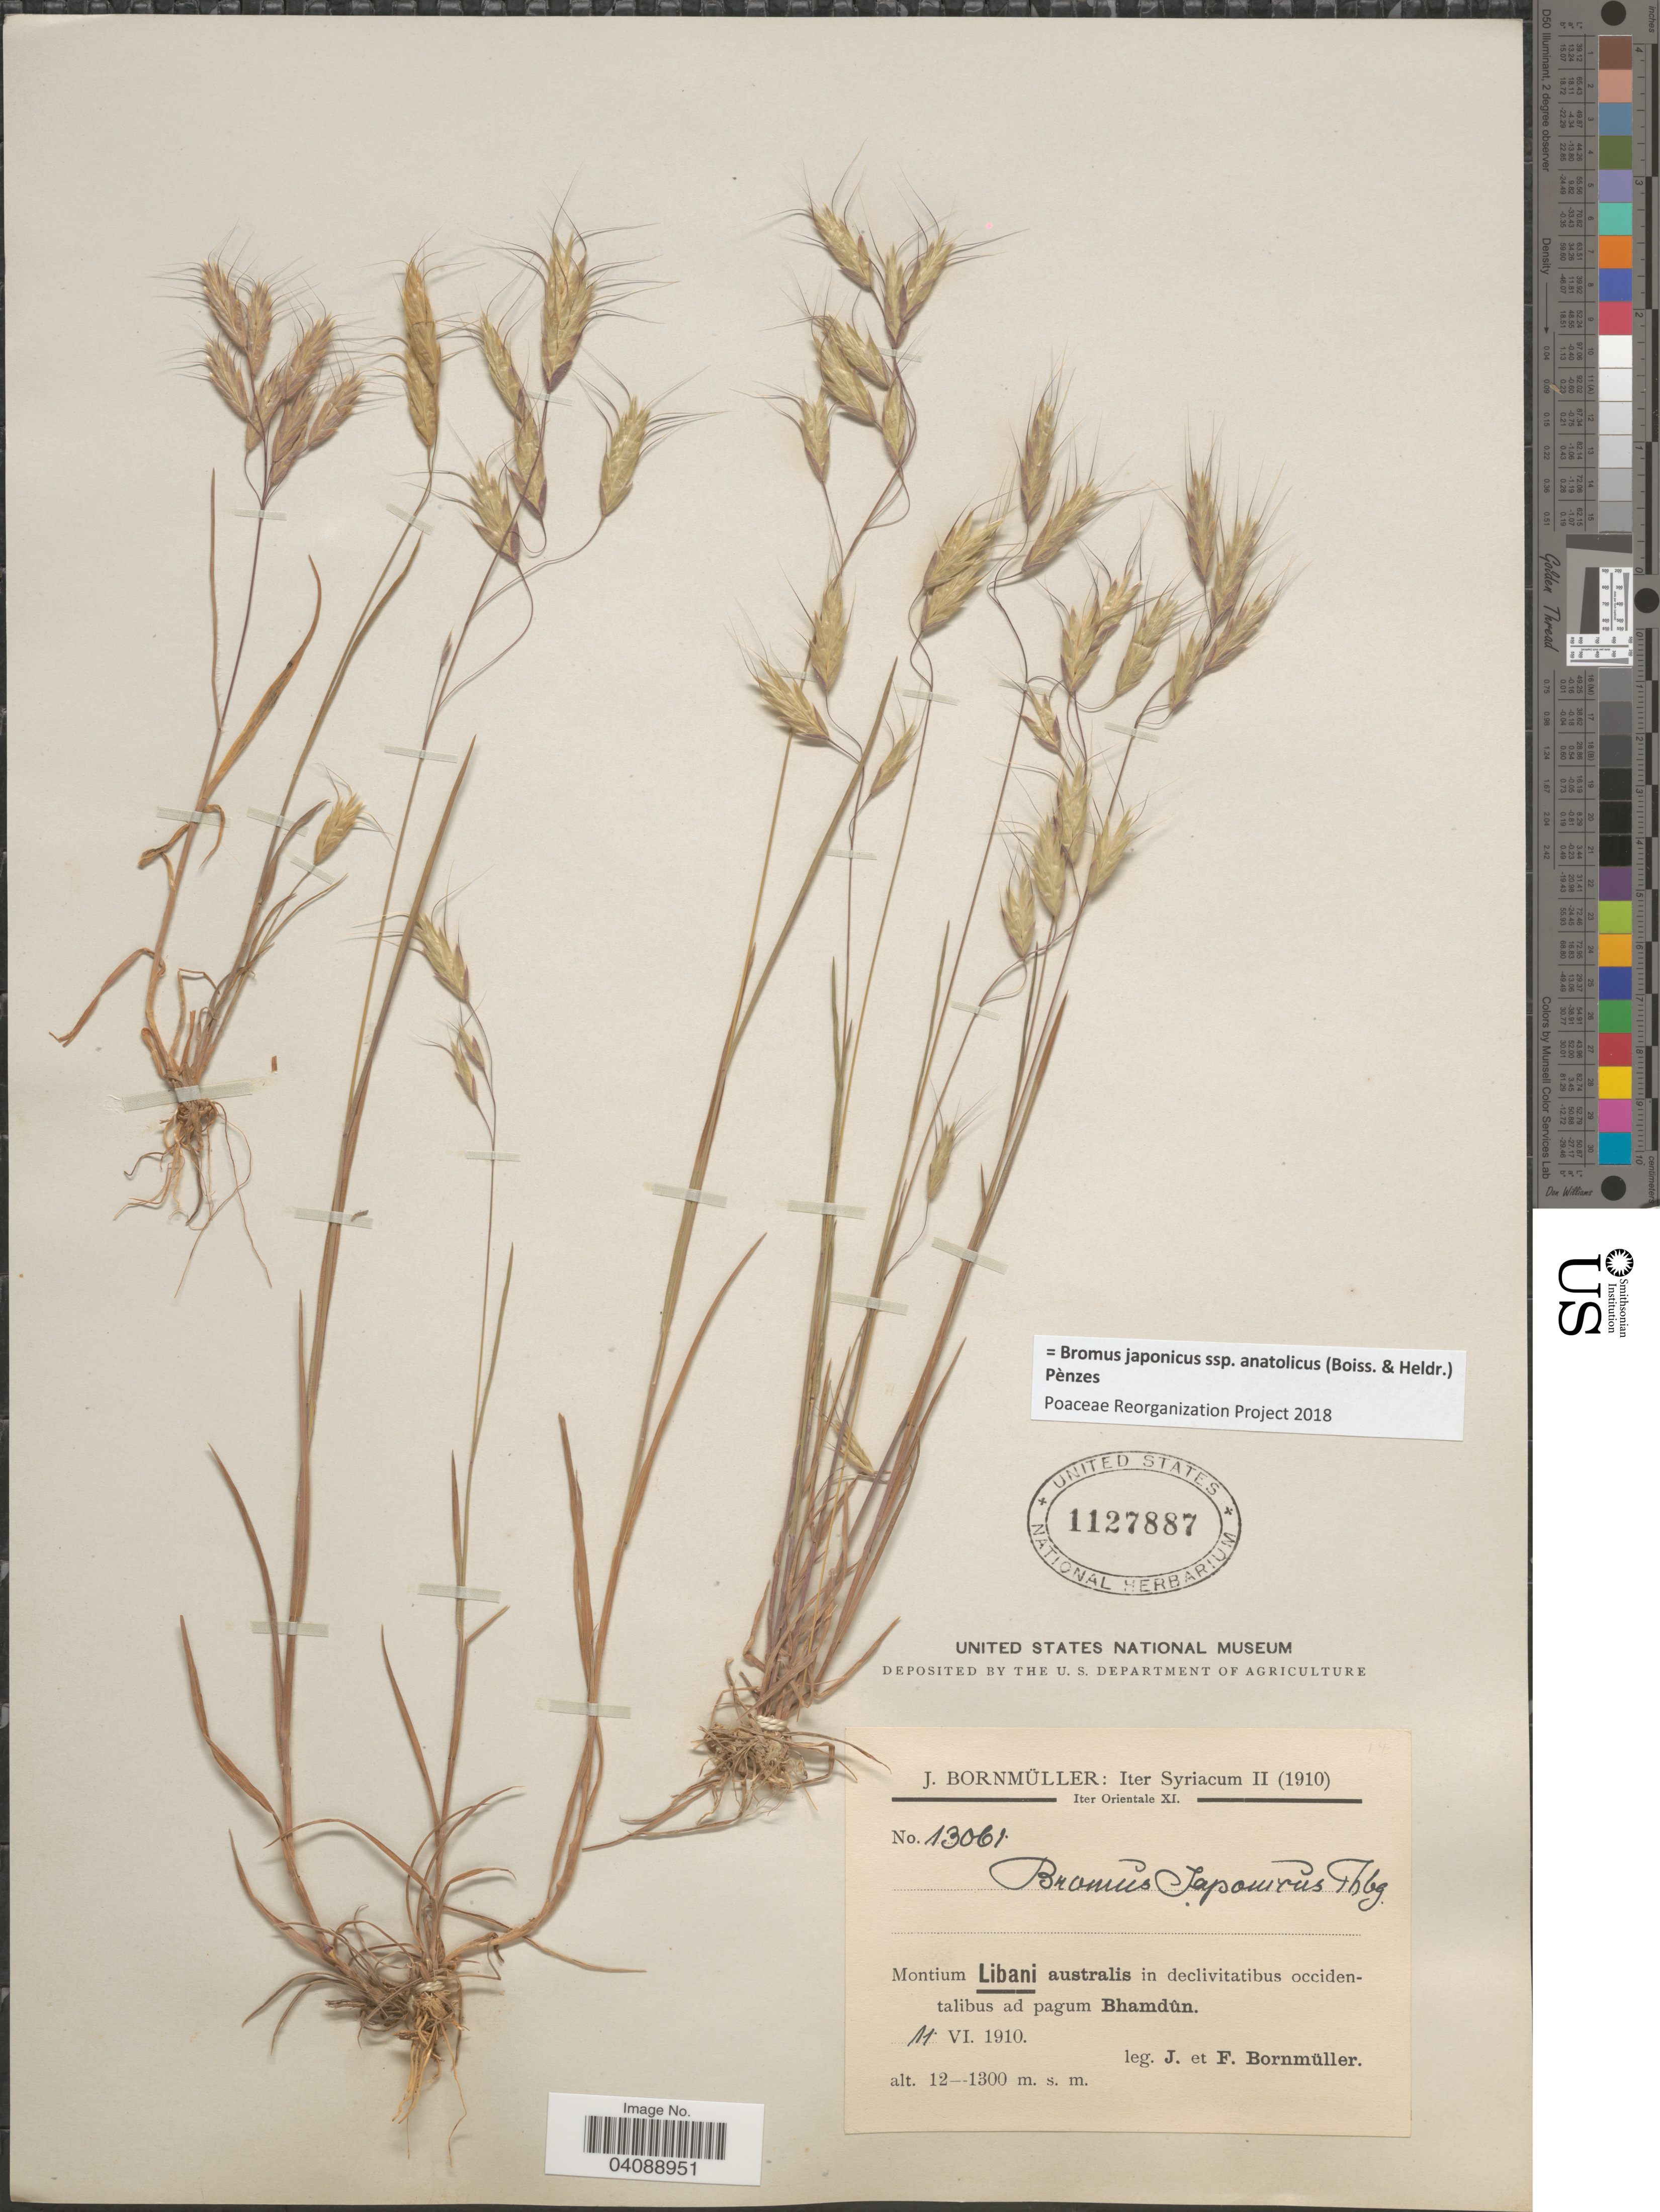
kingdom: Plantae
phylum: Tracheophyta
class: Liliopsida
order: Poales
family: Poaceae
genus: Bromus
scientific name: Bromus japonicus subsp. anatolicus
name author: (Boiss. & Heldr.) Pénzes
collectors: J. Bornmüller & F. Bornmüller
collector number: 13061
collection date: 1910-06-11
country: Syria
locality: Iter Syriacum II (1910). Iter Orientale XI. Montium Libani australis in declivitatibus occidentalibus ad pagum Bhamdûn.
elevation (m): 1200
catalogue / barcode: US 1127887